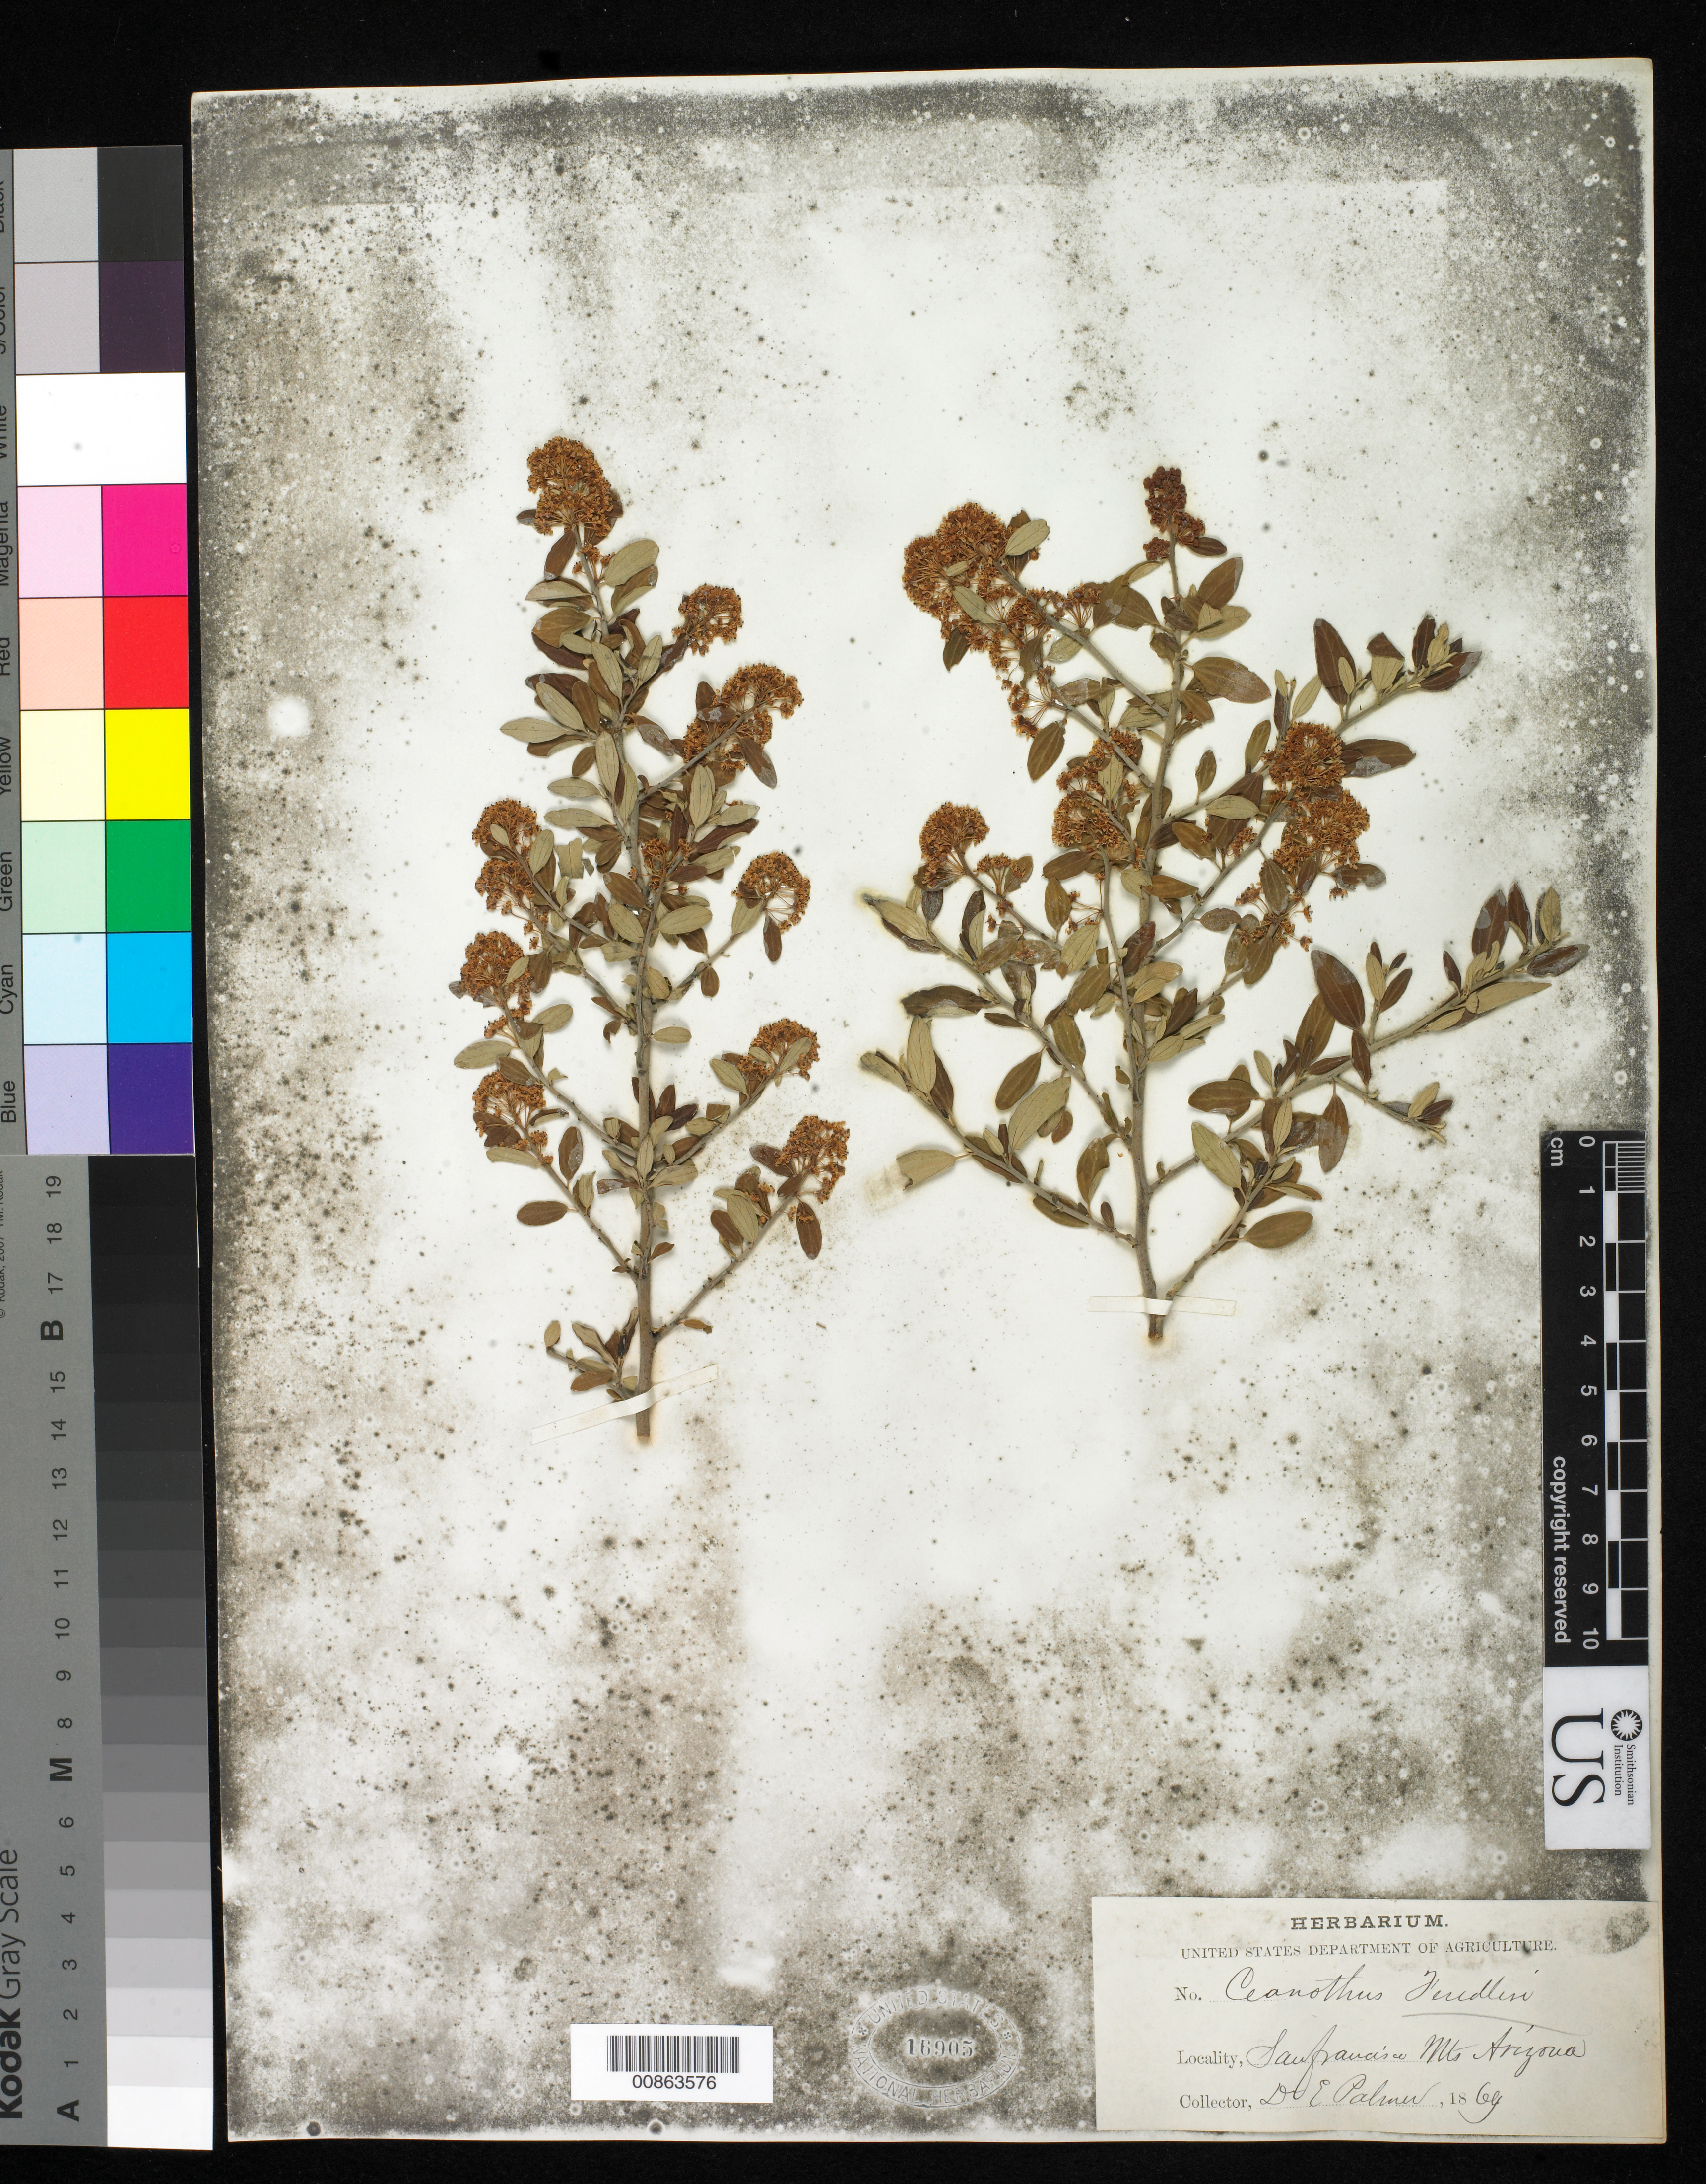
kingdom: Plantae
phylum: Tracheophyta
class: Magnoliopsida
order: Rosales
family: Rhamnaceae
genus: Ceanothus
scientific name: Ceanothus fendleri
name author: A. Gray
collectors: E. Palmer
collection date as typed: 1869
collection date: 1869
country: United States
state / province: Arizona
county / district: Coconino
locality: San Francisco Mts.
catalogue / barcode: US 16905